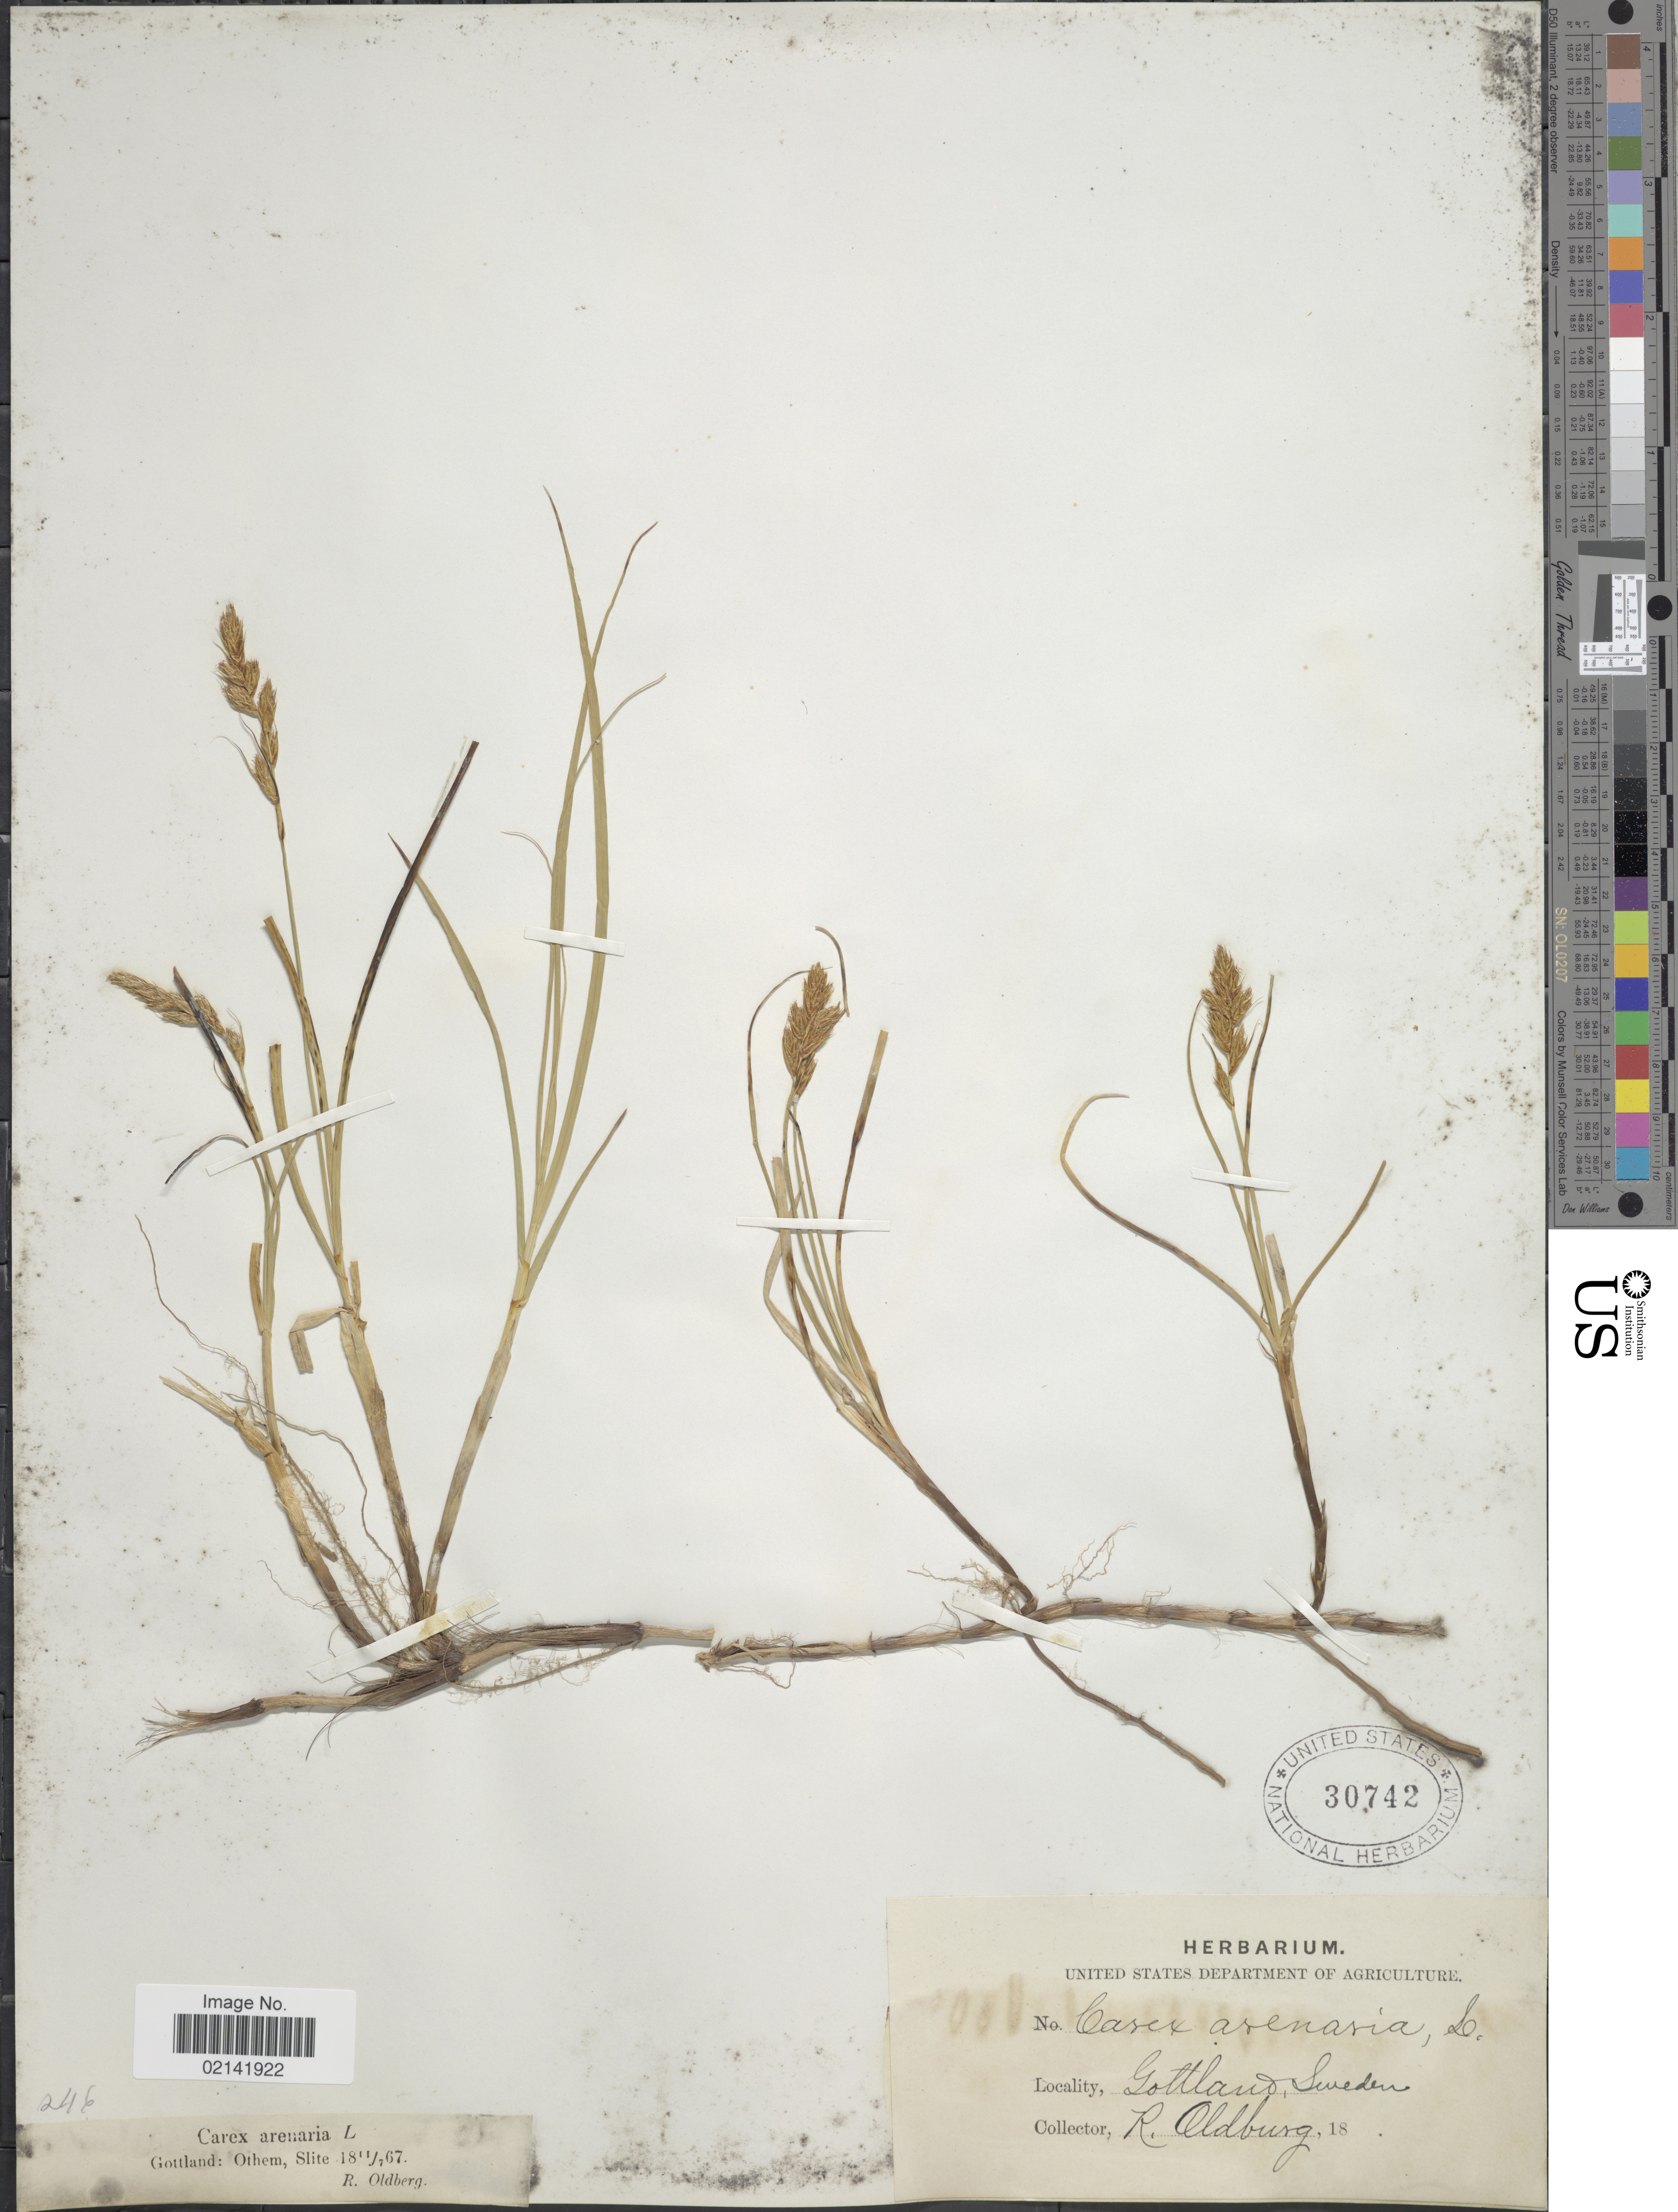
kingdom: Plantae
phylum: Tracheophyta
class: Liliopsida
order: Poales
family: Cyperaceae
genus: Carex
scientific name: Carex arenaria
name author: L.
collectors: R. Oldberg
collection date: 1867-07-11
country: Sweden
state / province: Gotland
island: Gotland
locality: Gottland: Othem, Slite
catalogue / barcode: US 30742